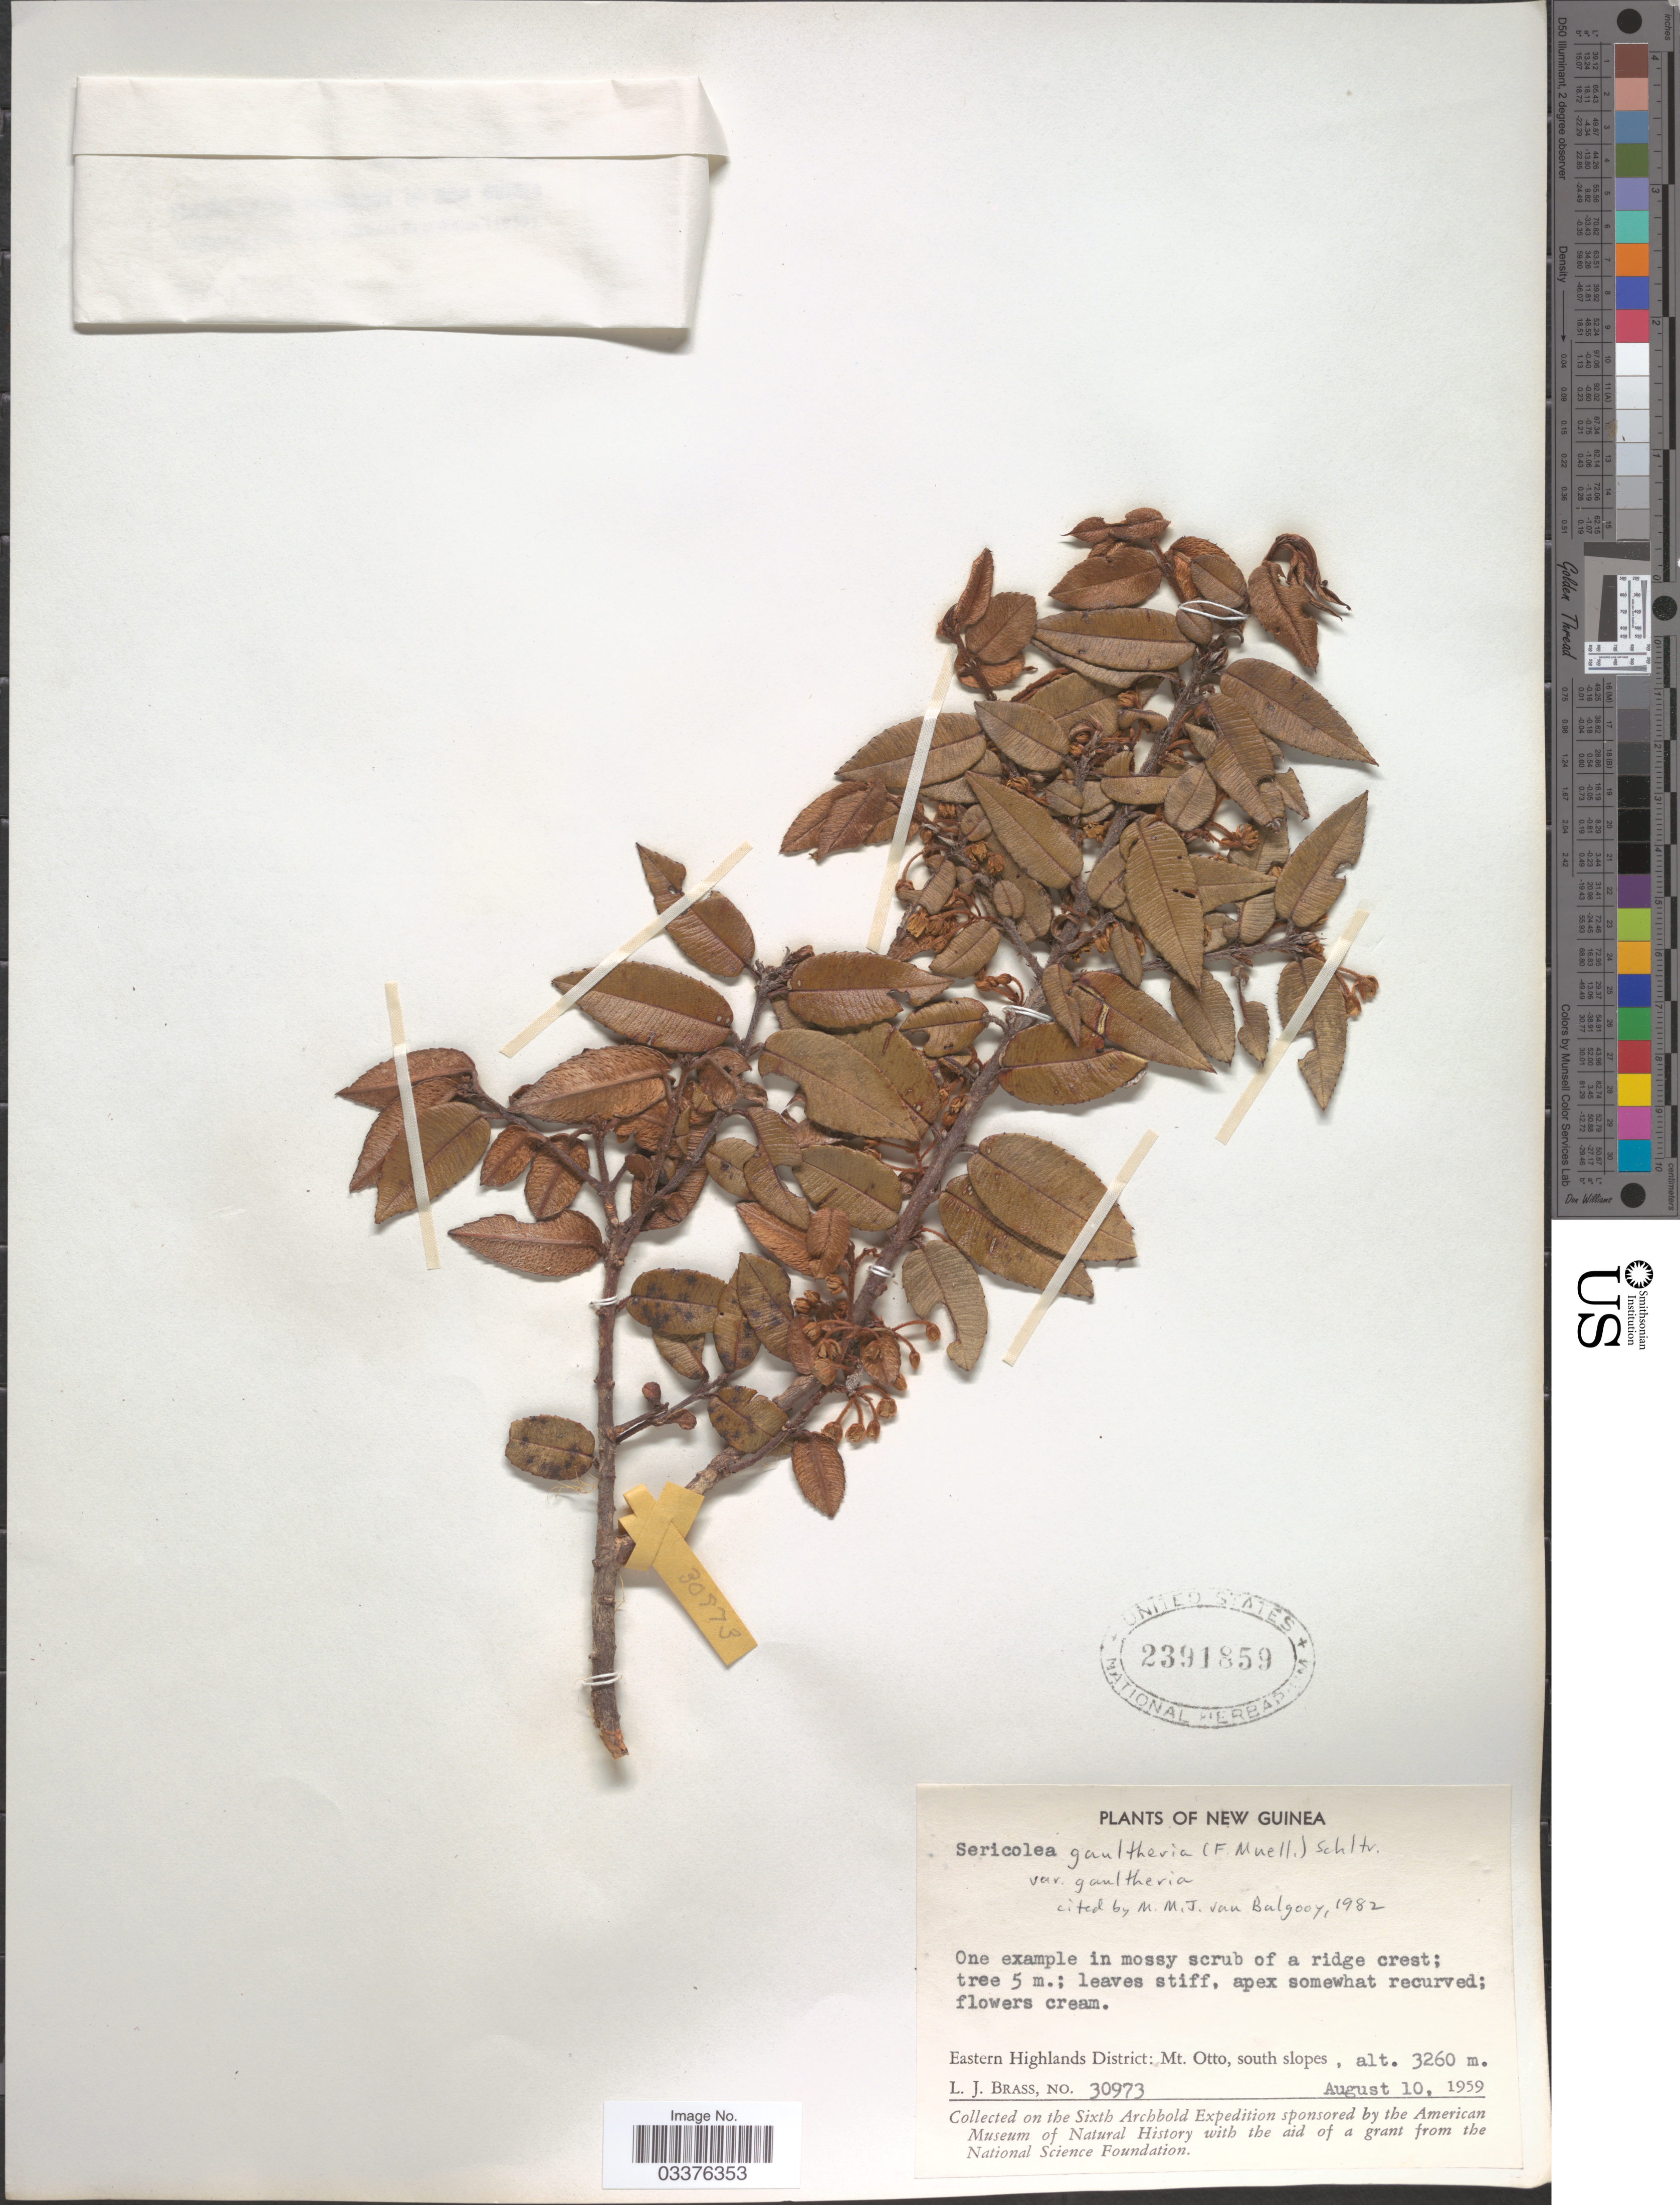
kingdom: Plantae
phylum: Tracheophyta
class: Magnoliopsida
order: Oxalidales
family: Elaeocarpaceae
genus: Sericolea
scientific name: Sericolea gaultheria var. gaultheria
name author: (F. Muell.) Schltr.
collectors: L. J. Brass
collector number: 30973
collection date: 1959-08-10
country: Papua New Guinea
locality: New Guinea. Eastern Highlands District: Mt. Otto, south slopes.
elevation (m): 3260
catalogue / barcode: US 2391859